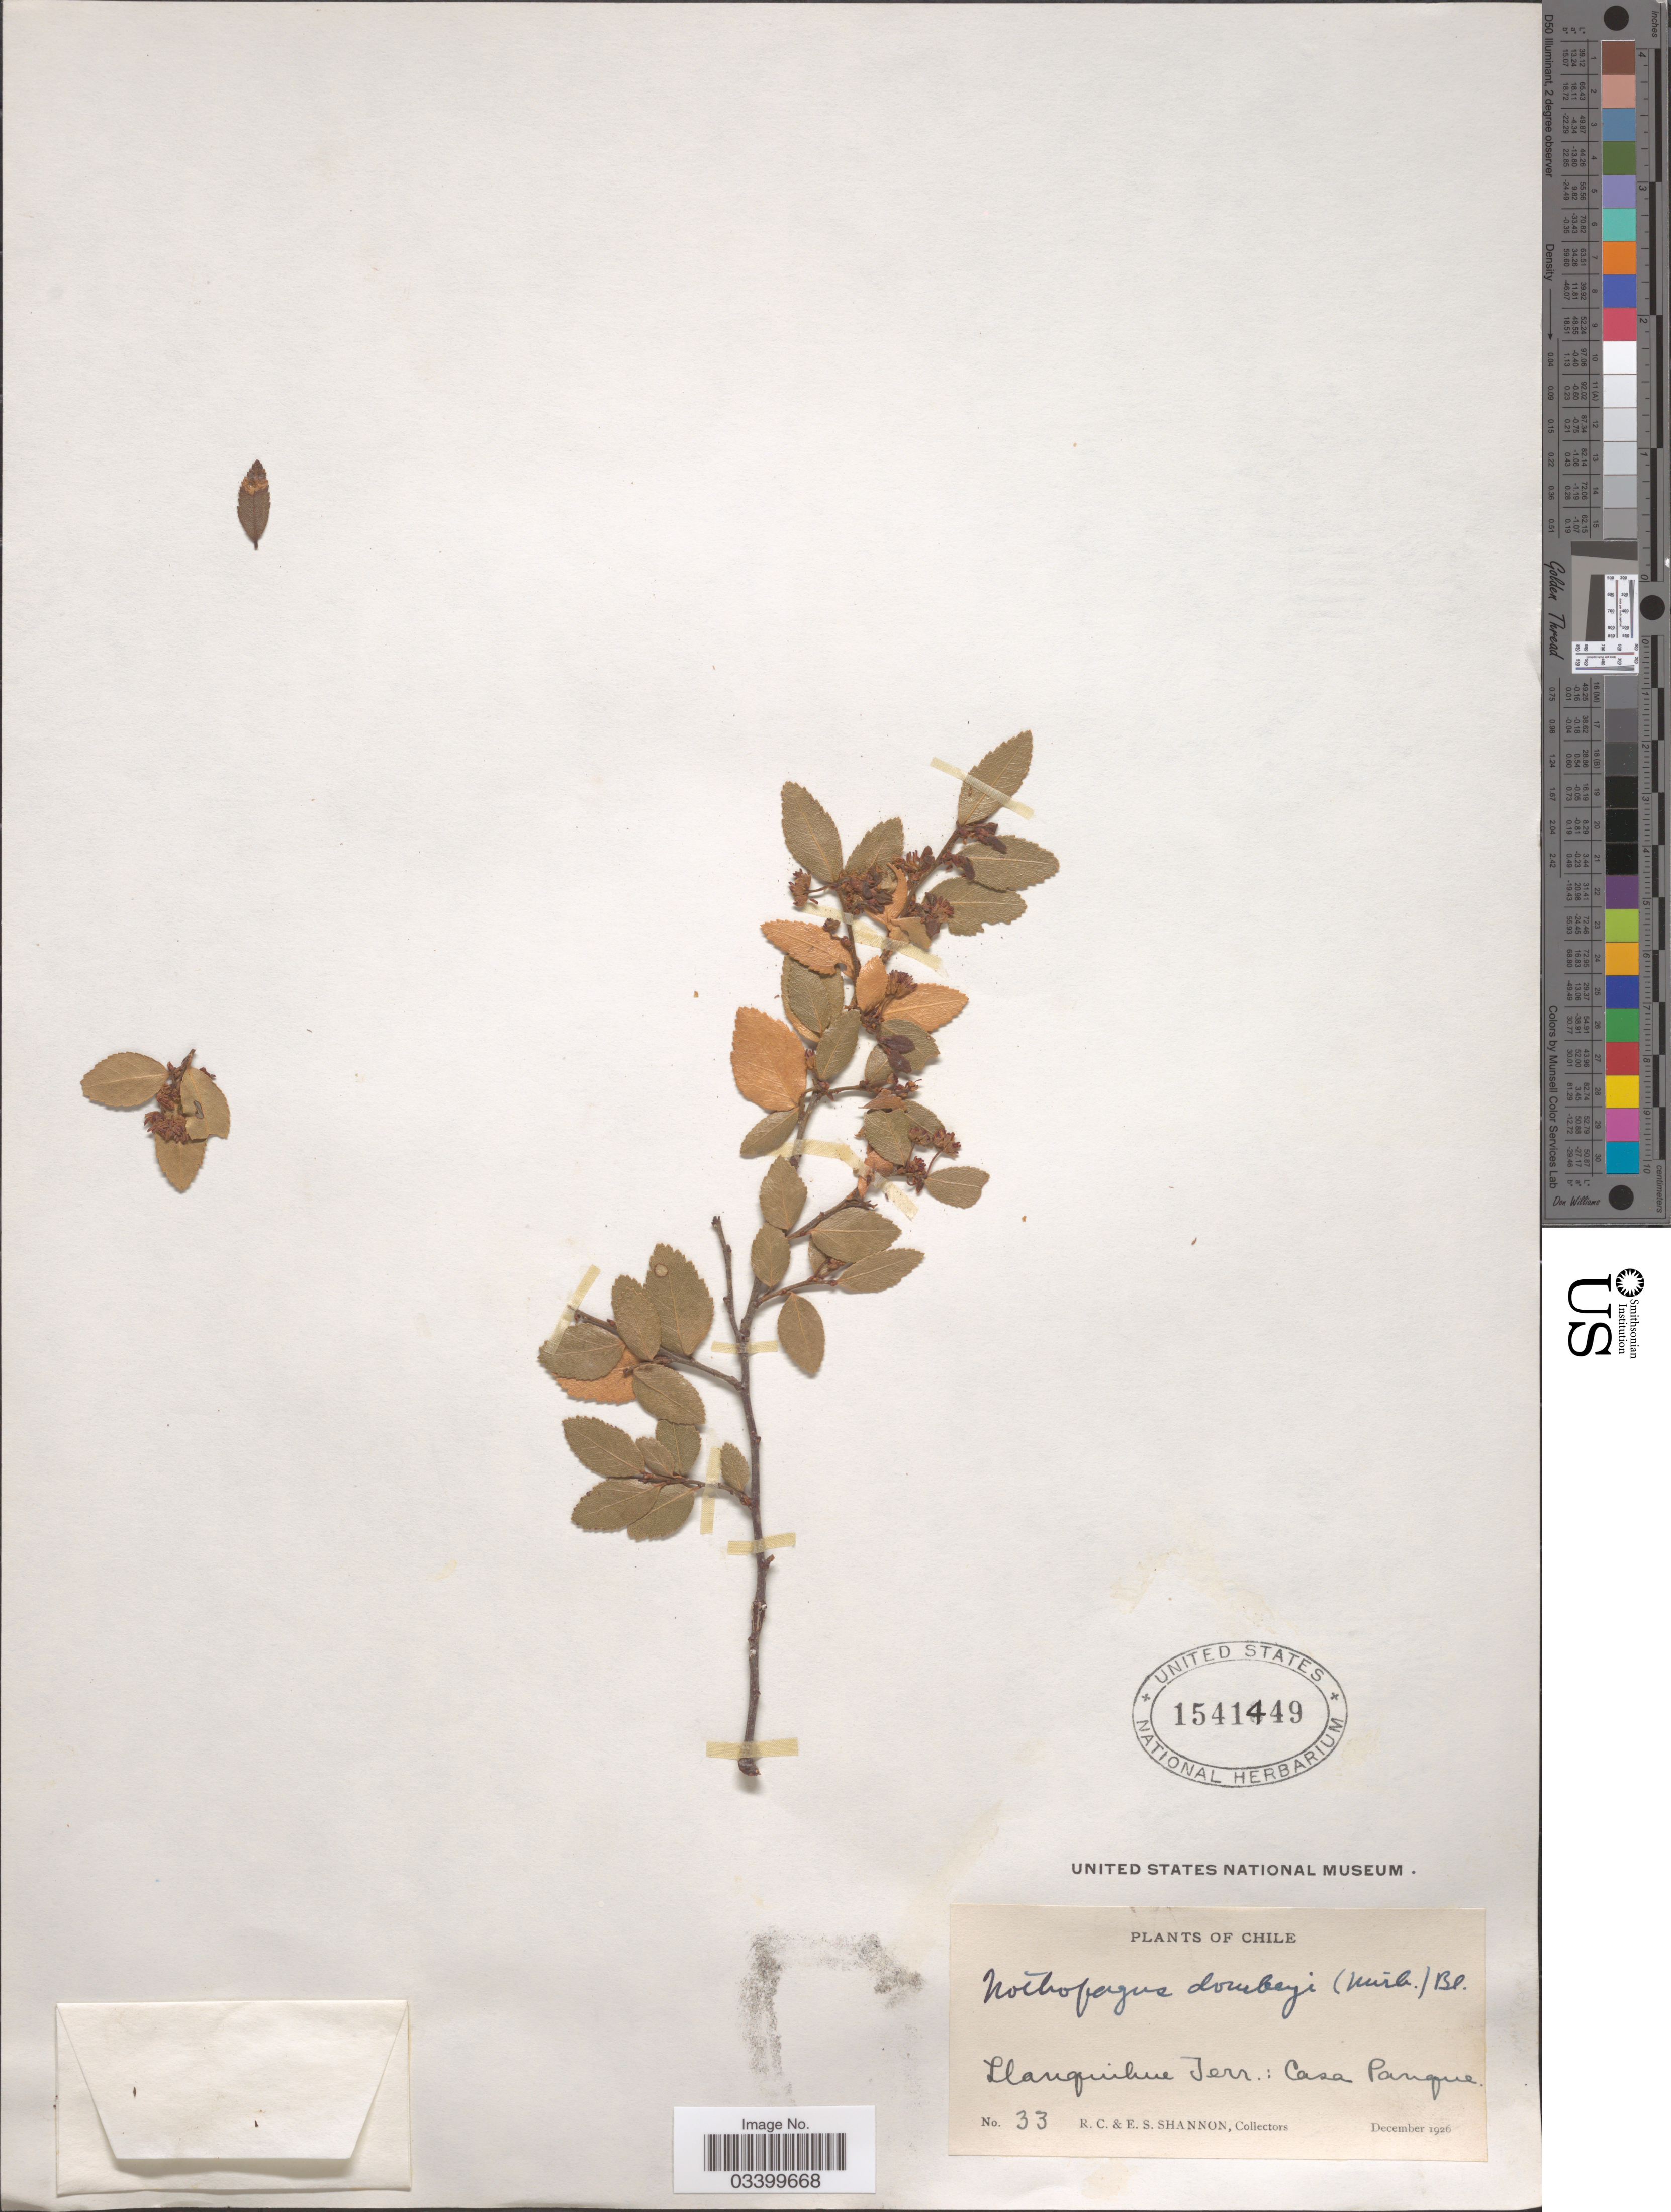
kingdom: Plantae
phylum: Tracheophyta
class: Magnoliopsida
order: Fagales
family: Nothofagaceae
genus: Nothofagus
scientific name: Nothofagus dombeyi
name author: (Mirb.) Oerst.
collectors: R. Shannon & E. Shannon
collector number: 33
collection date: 1926-12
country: Chile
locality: Llanquihue Terr. Casa Parque.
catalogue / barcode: US 1541449